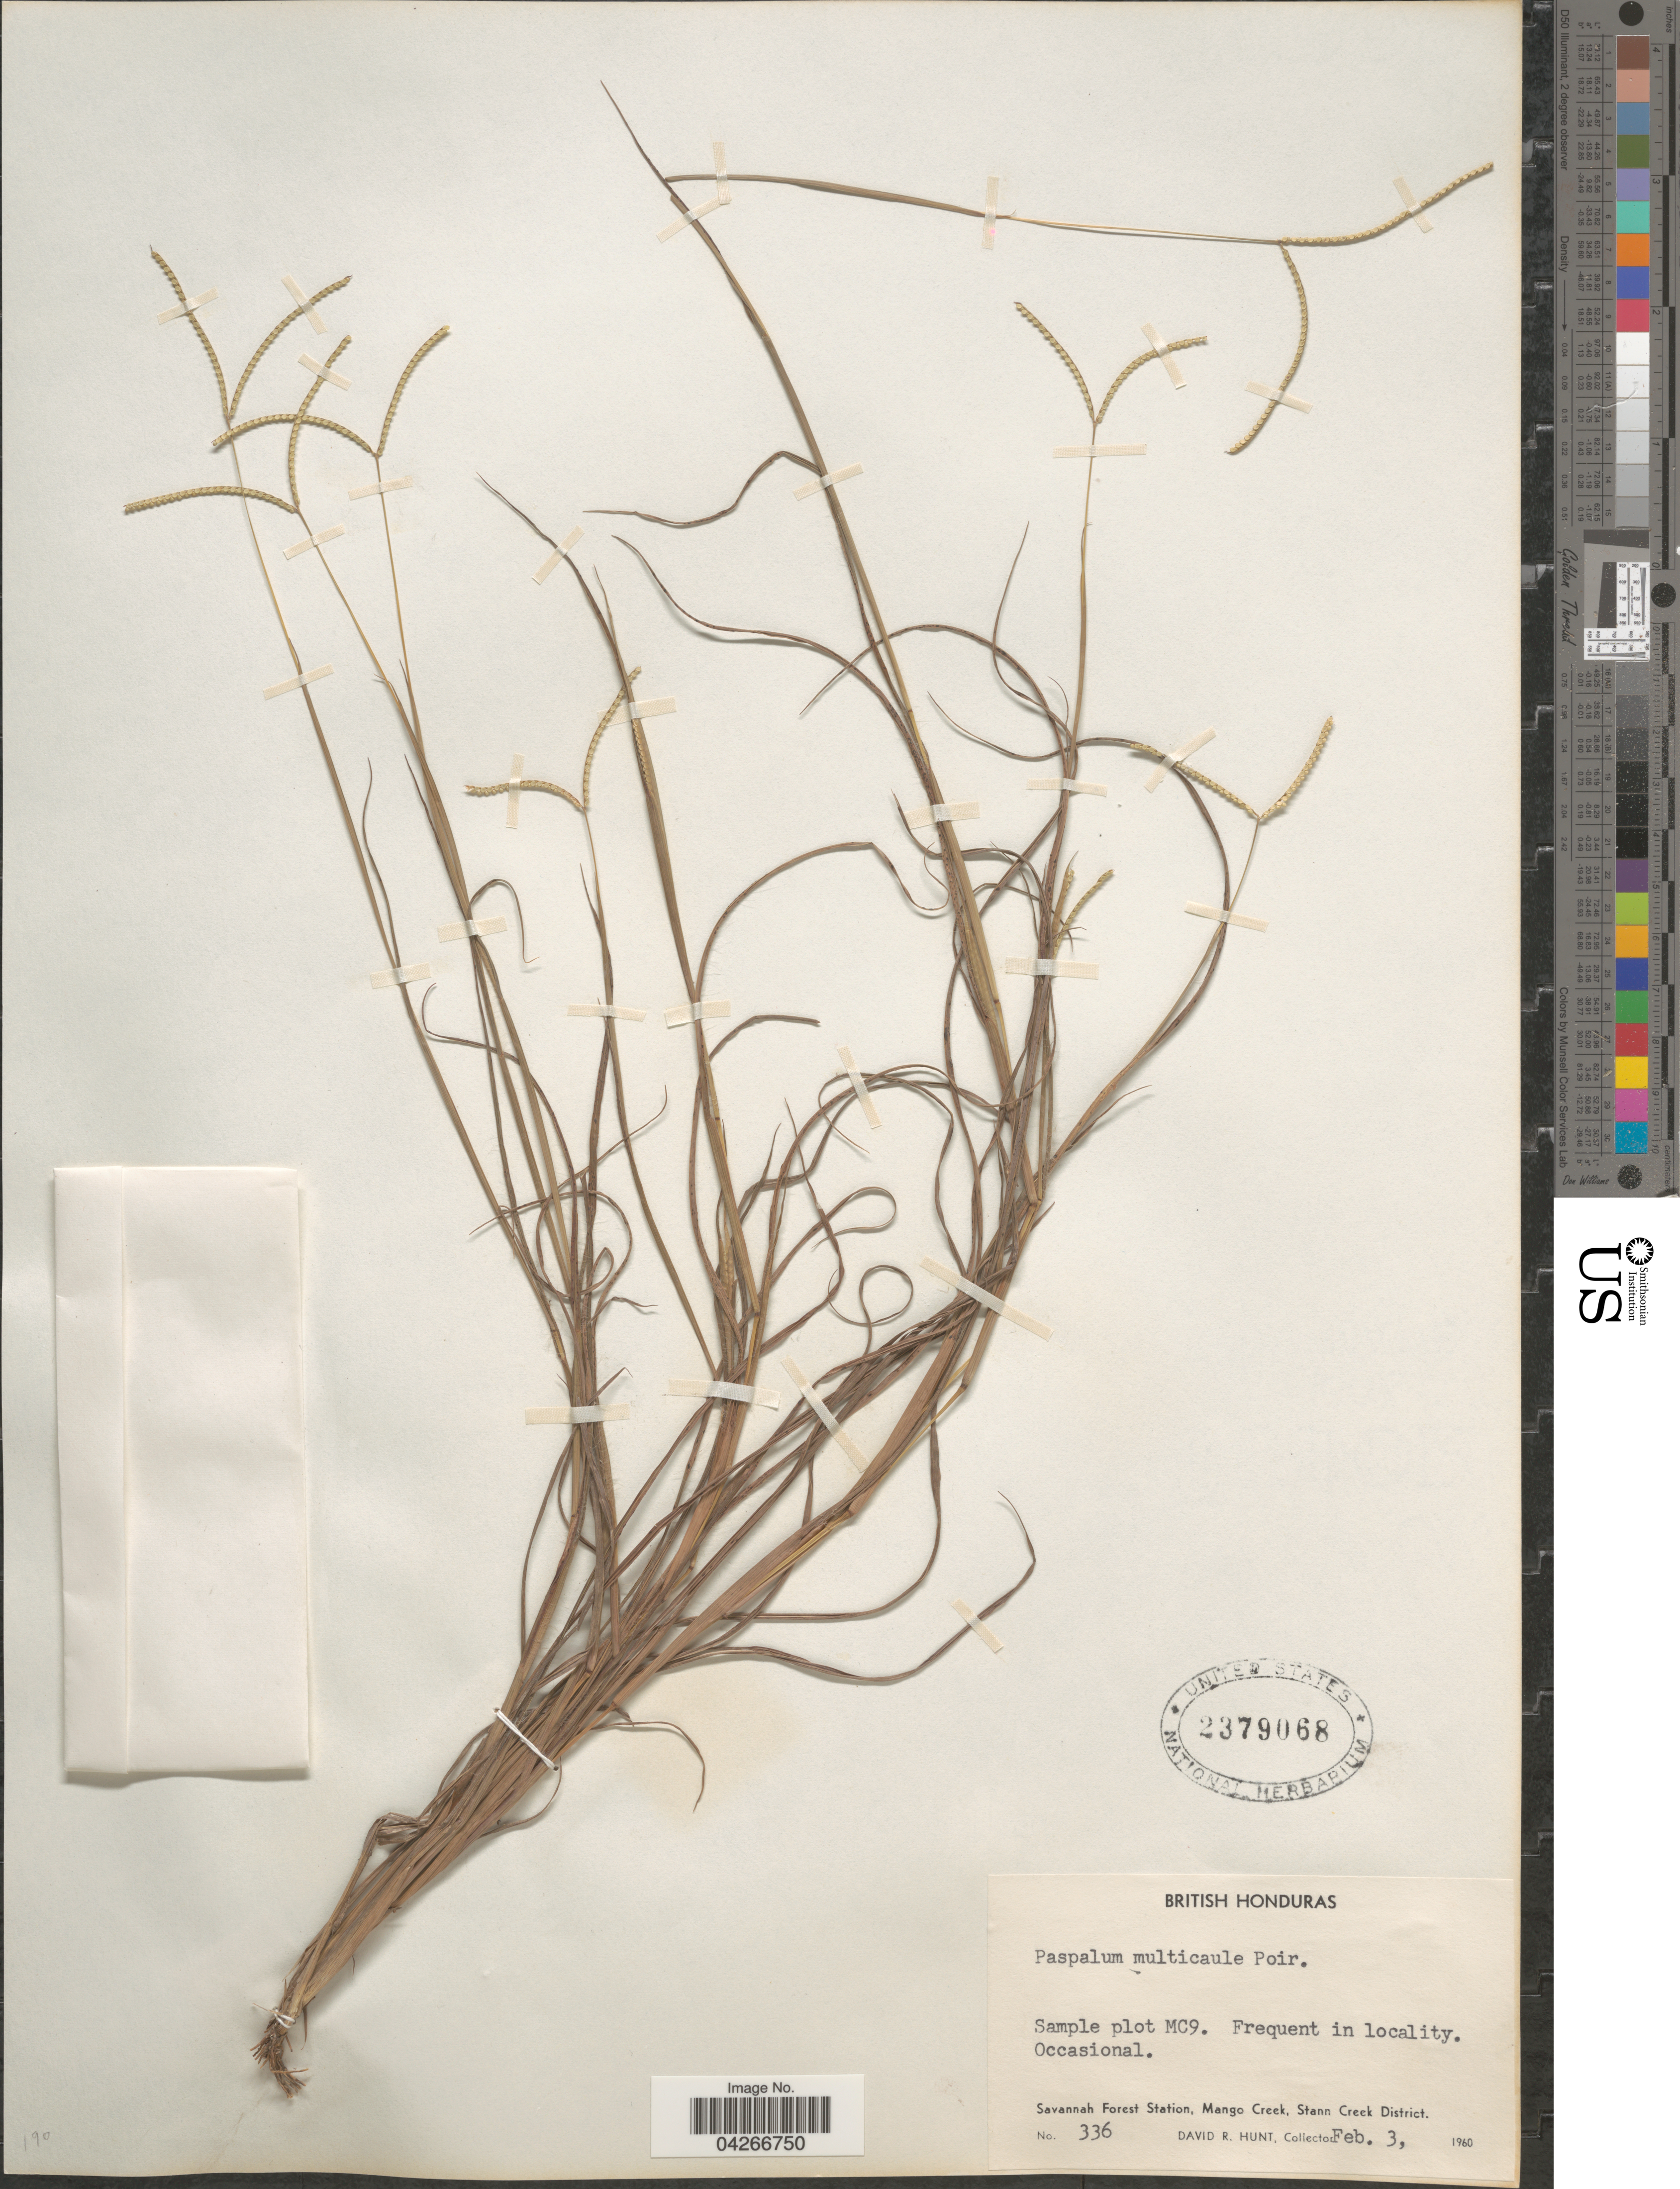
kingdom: Plantae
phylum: Tracheophyta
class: Liliopsida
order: Poales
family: Poaceae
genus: Paspalum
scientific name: Paspalum multicaule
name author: Poir. in Lam.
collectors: D. R. Hunt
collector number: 336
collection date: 1960-02-03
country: Belize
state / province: Stann Creek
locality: British Honduras. Sample plot MC9. Savannah Forest Station, Mango Creek, Stann Creek District.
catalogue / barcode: US 2379068